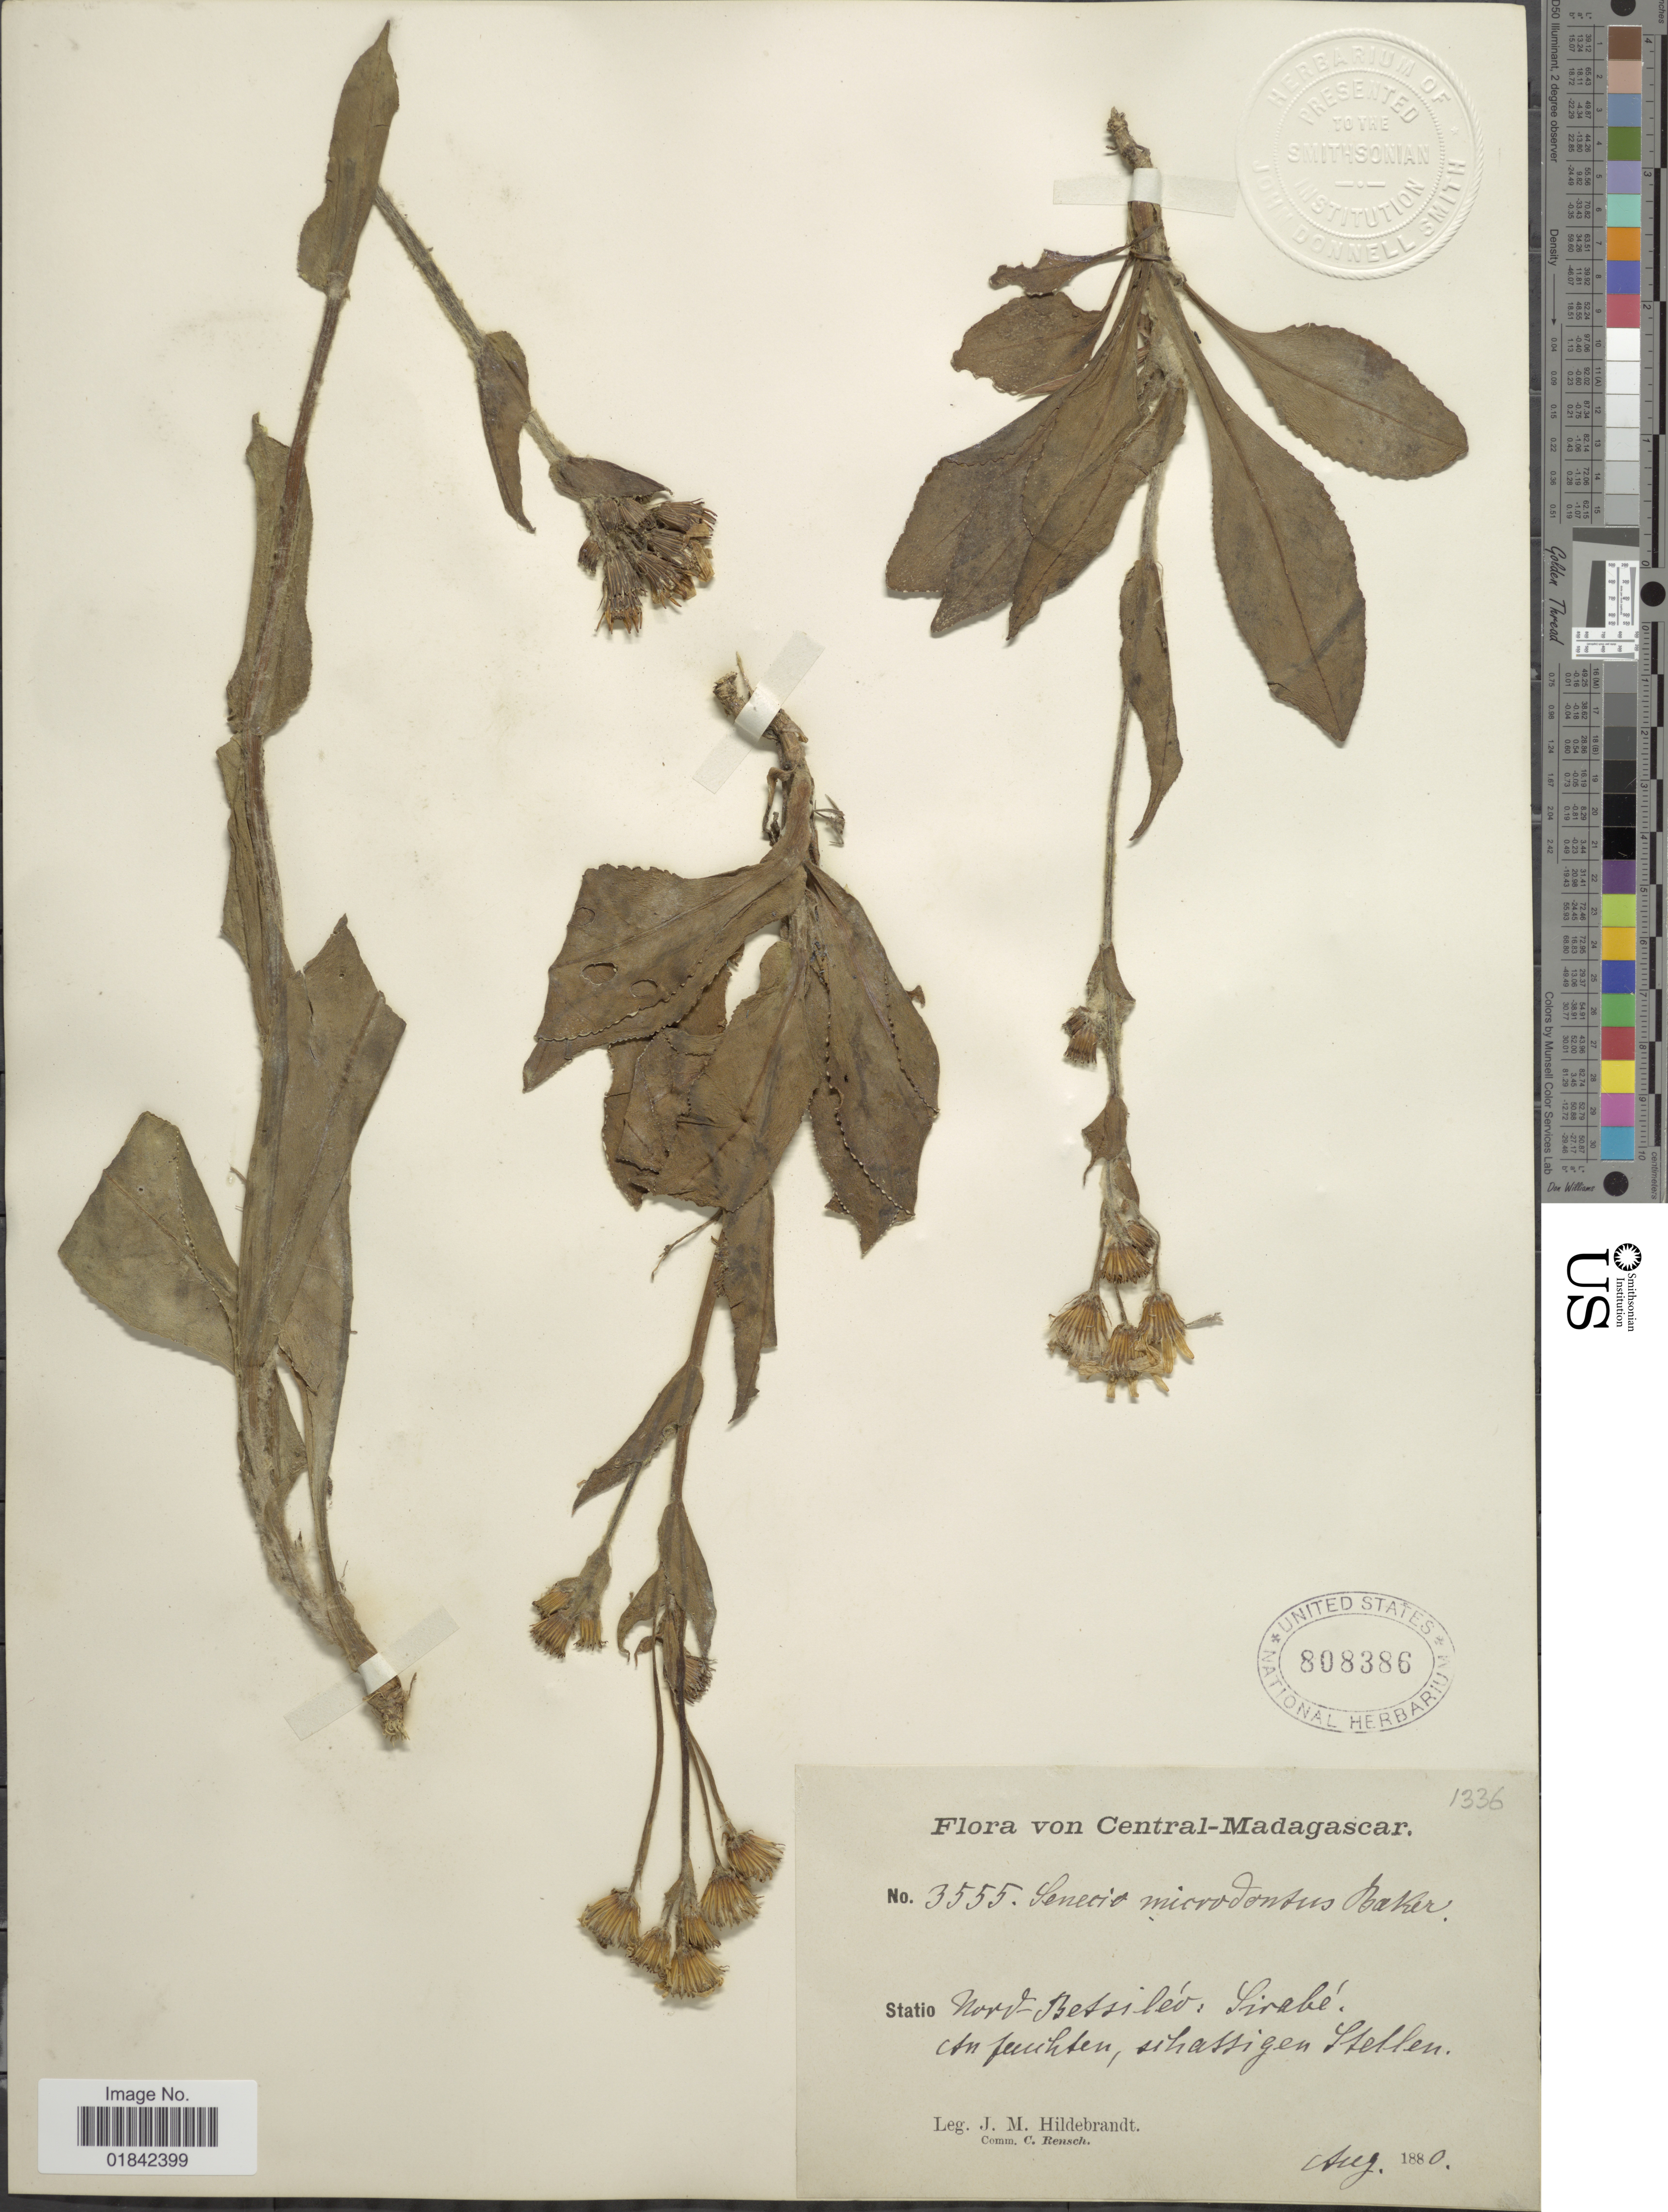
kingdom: Plantae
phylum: Tracheophyta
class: Magnoliopsida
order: Asterales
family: Asteraceae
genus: Senecio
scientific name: Senecio microdontus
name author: (A. Gray) A. Heller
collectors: J. Hildebrandt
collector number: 3555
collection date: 1880-08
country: Madagascar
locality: Central-Madagascar, Nord-Bessileo, Sirabe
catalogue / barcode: US 808386